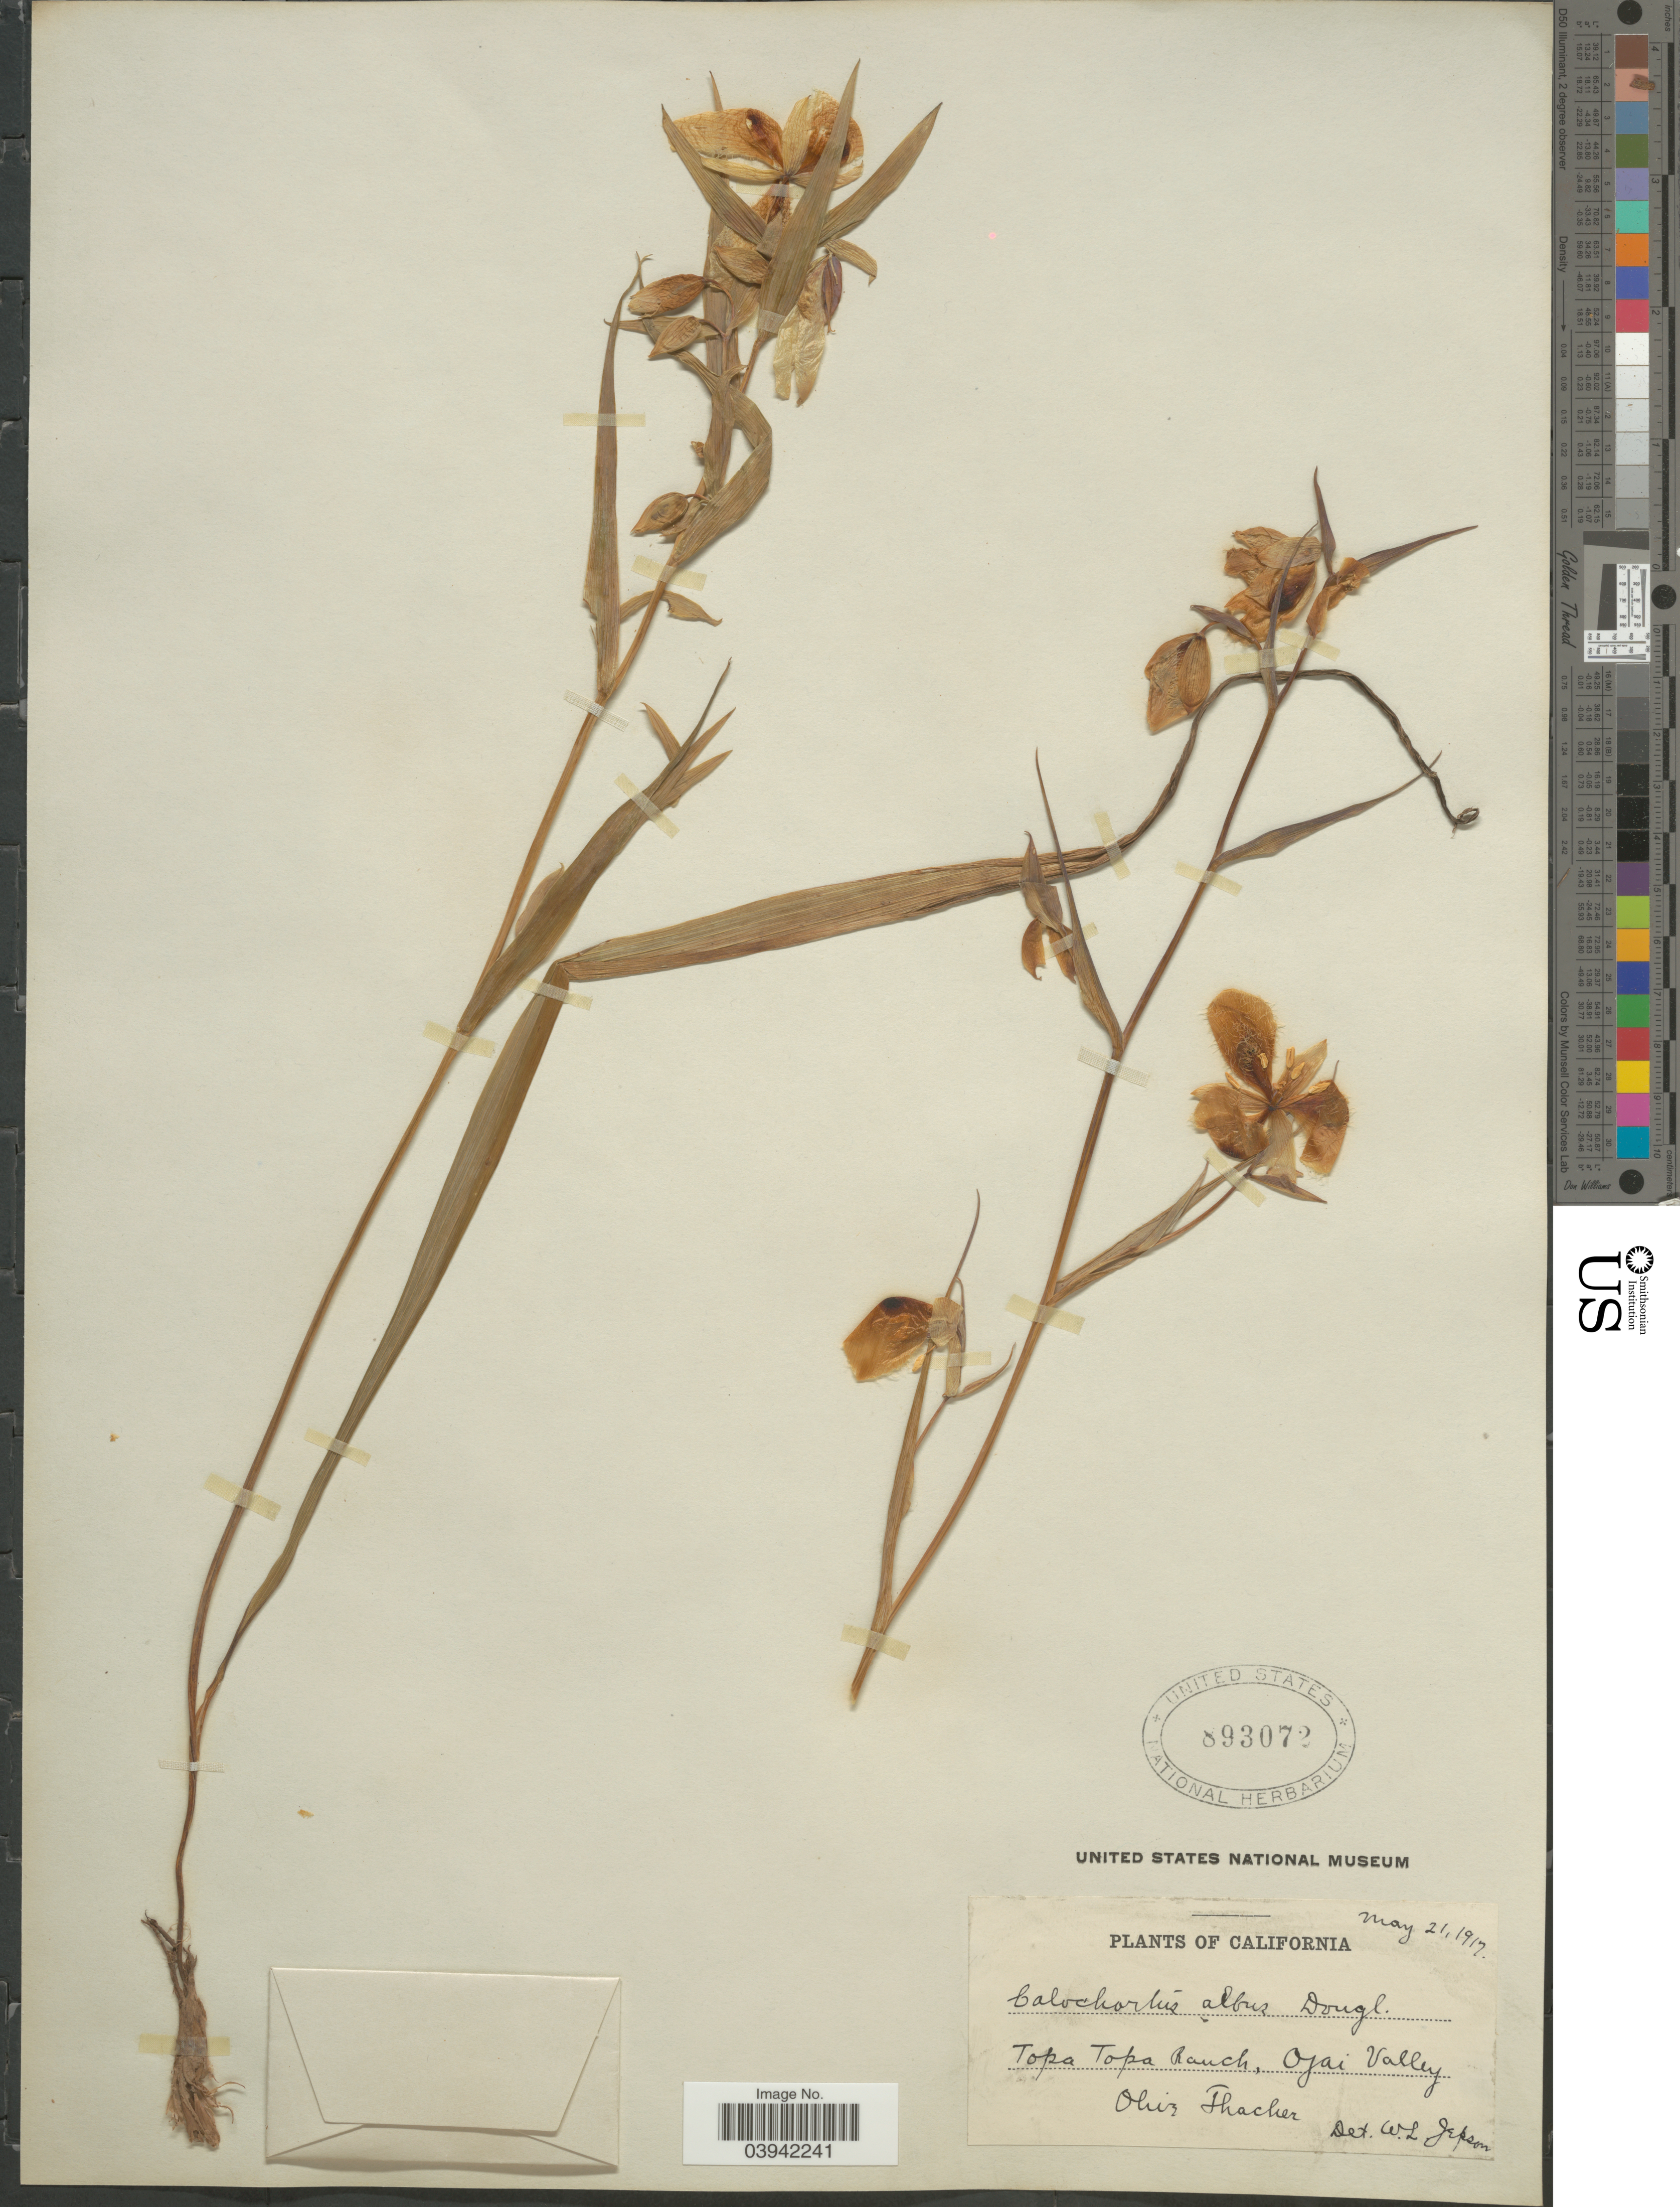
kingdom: Plantae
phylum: Tracheophyta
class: Liliopsida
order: Liliales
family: Liliaceae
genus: Calochortus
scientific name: Calochortus albus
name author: (Benth.) Douglas ex Benth.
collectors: O. Thacker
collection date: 1917-05-21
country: United States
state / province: California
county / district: Ventura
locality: Topa Topa Ranch, Ojai Valley.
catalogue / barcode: US 893072